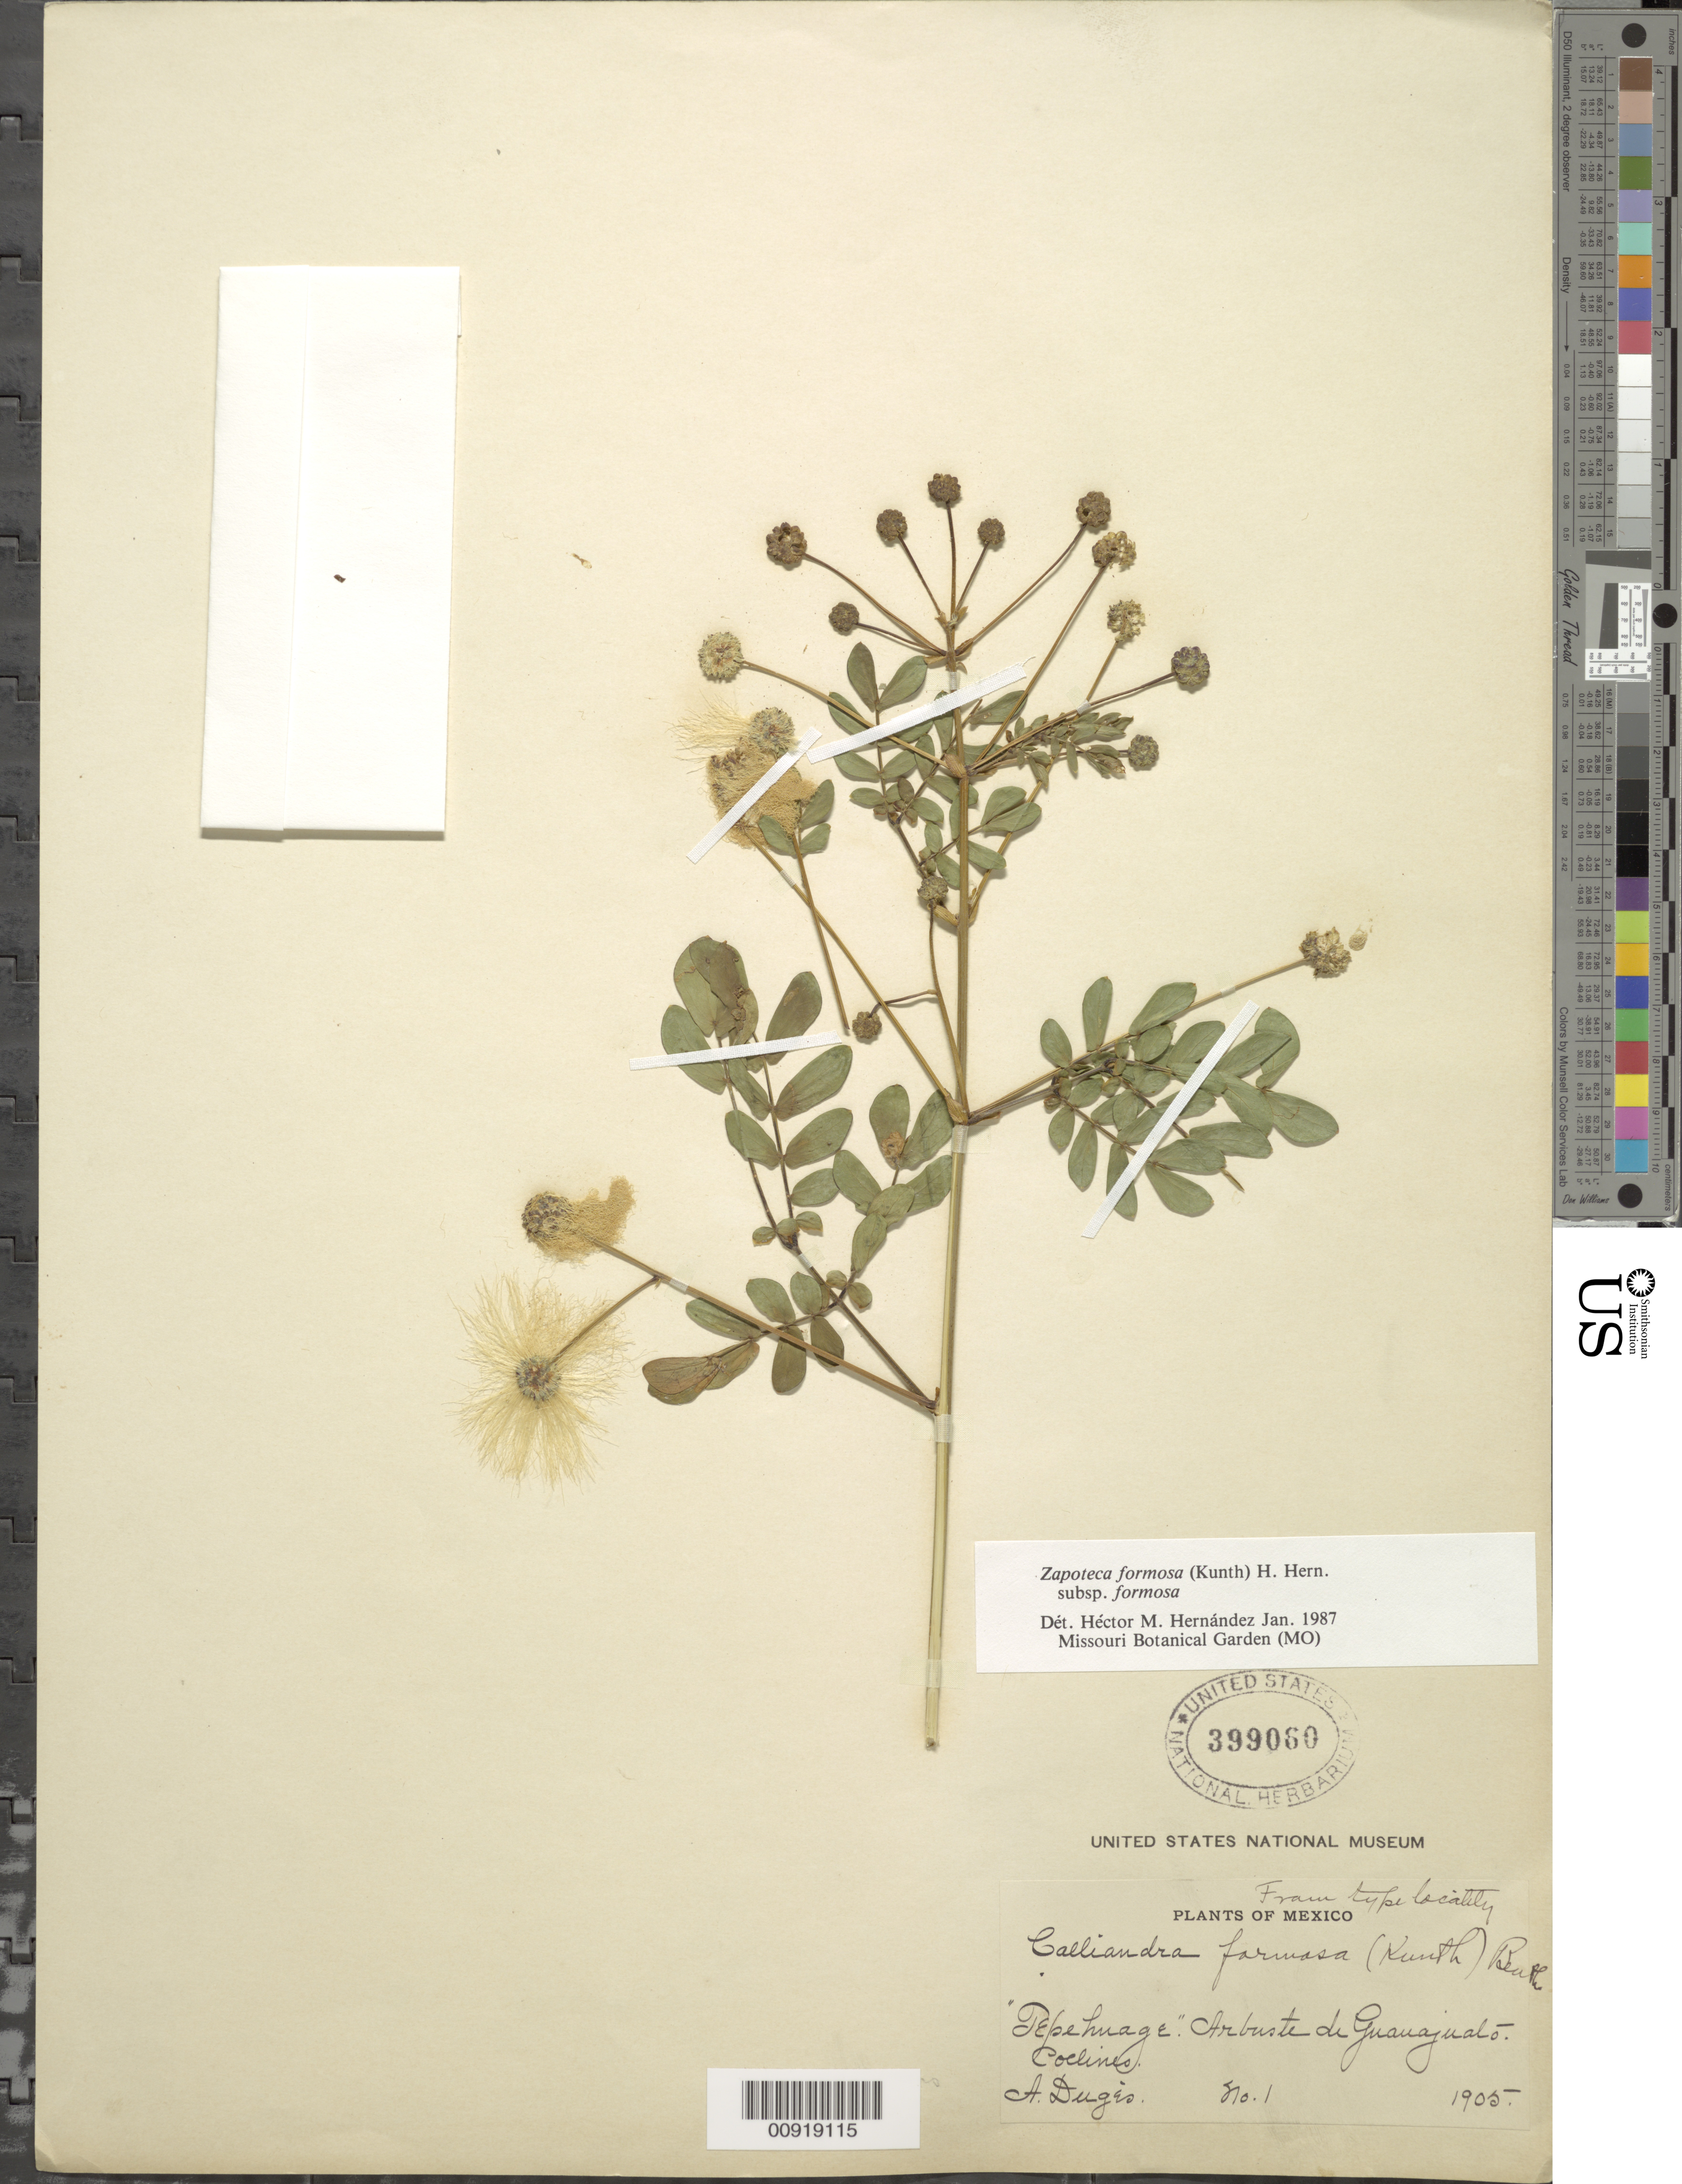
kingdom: Plantae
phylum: Tracheophyta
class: Magnoliopsida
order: Fabales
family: Fabaceae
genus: Zapoteca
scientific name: Zapoteca formosa subsp. formosa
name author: (Kunth) H.M. Hern.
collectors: A. Dugès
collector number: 1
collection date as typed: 1905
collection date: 1905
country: Mexico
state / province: Guanajuato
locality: Guanajuato.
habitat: Collines.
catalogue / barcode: US 399060